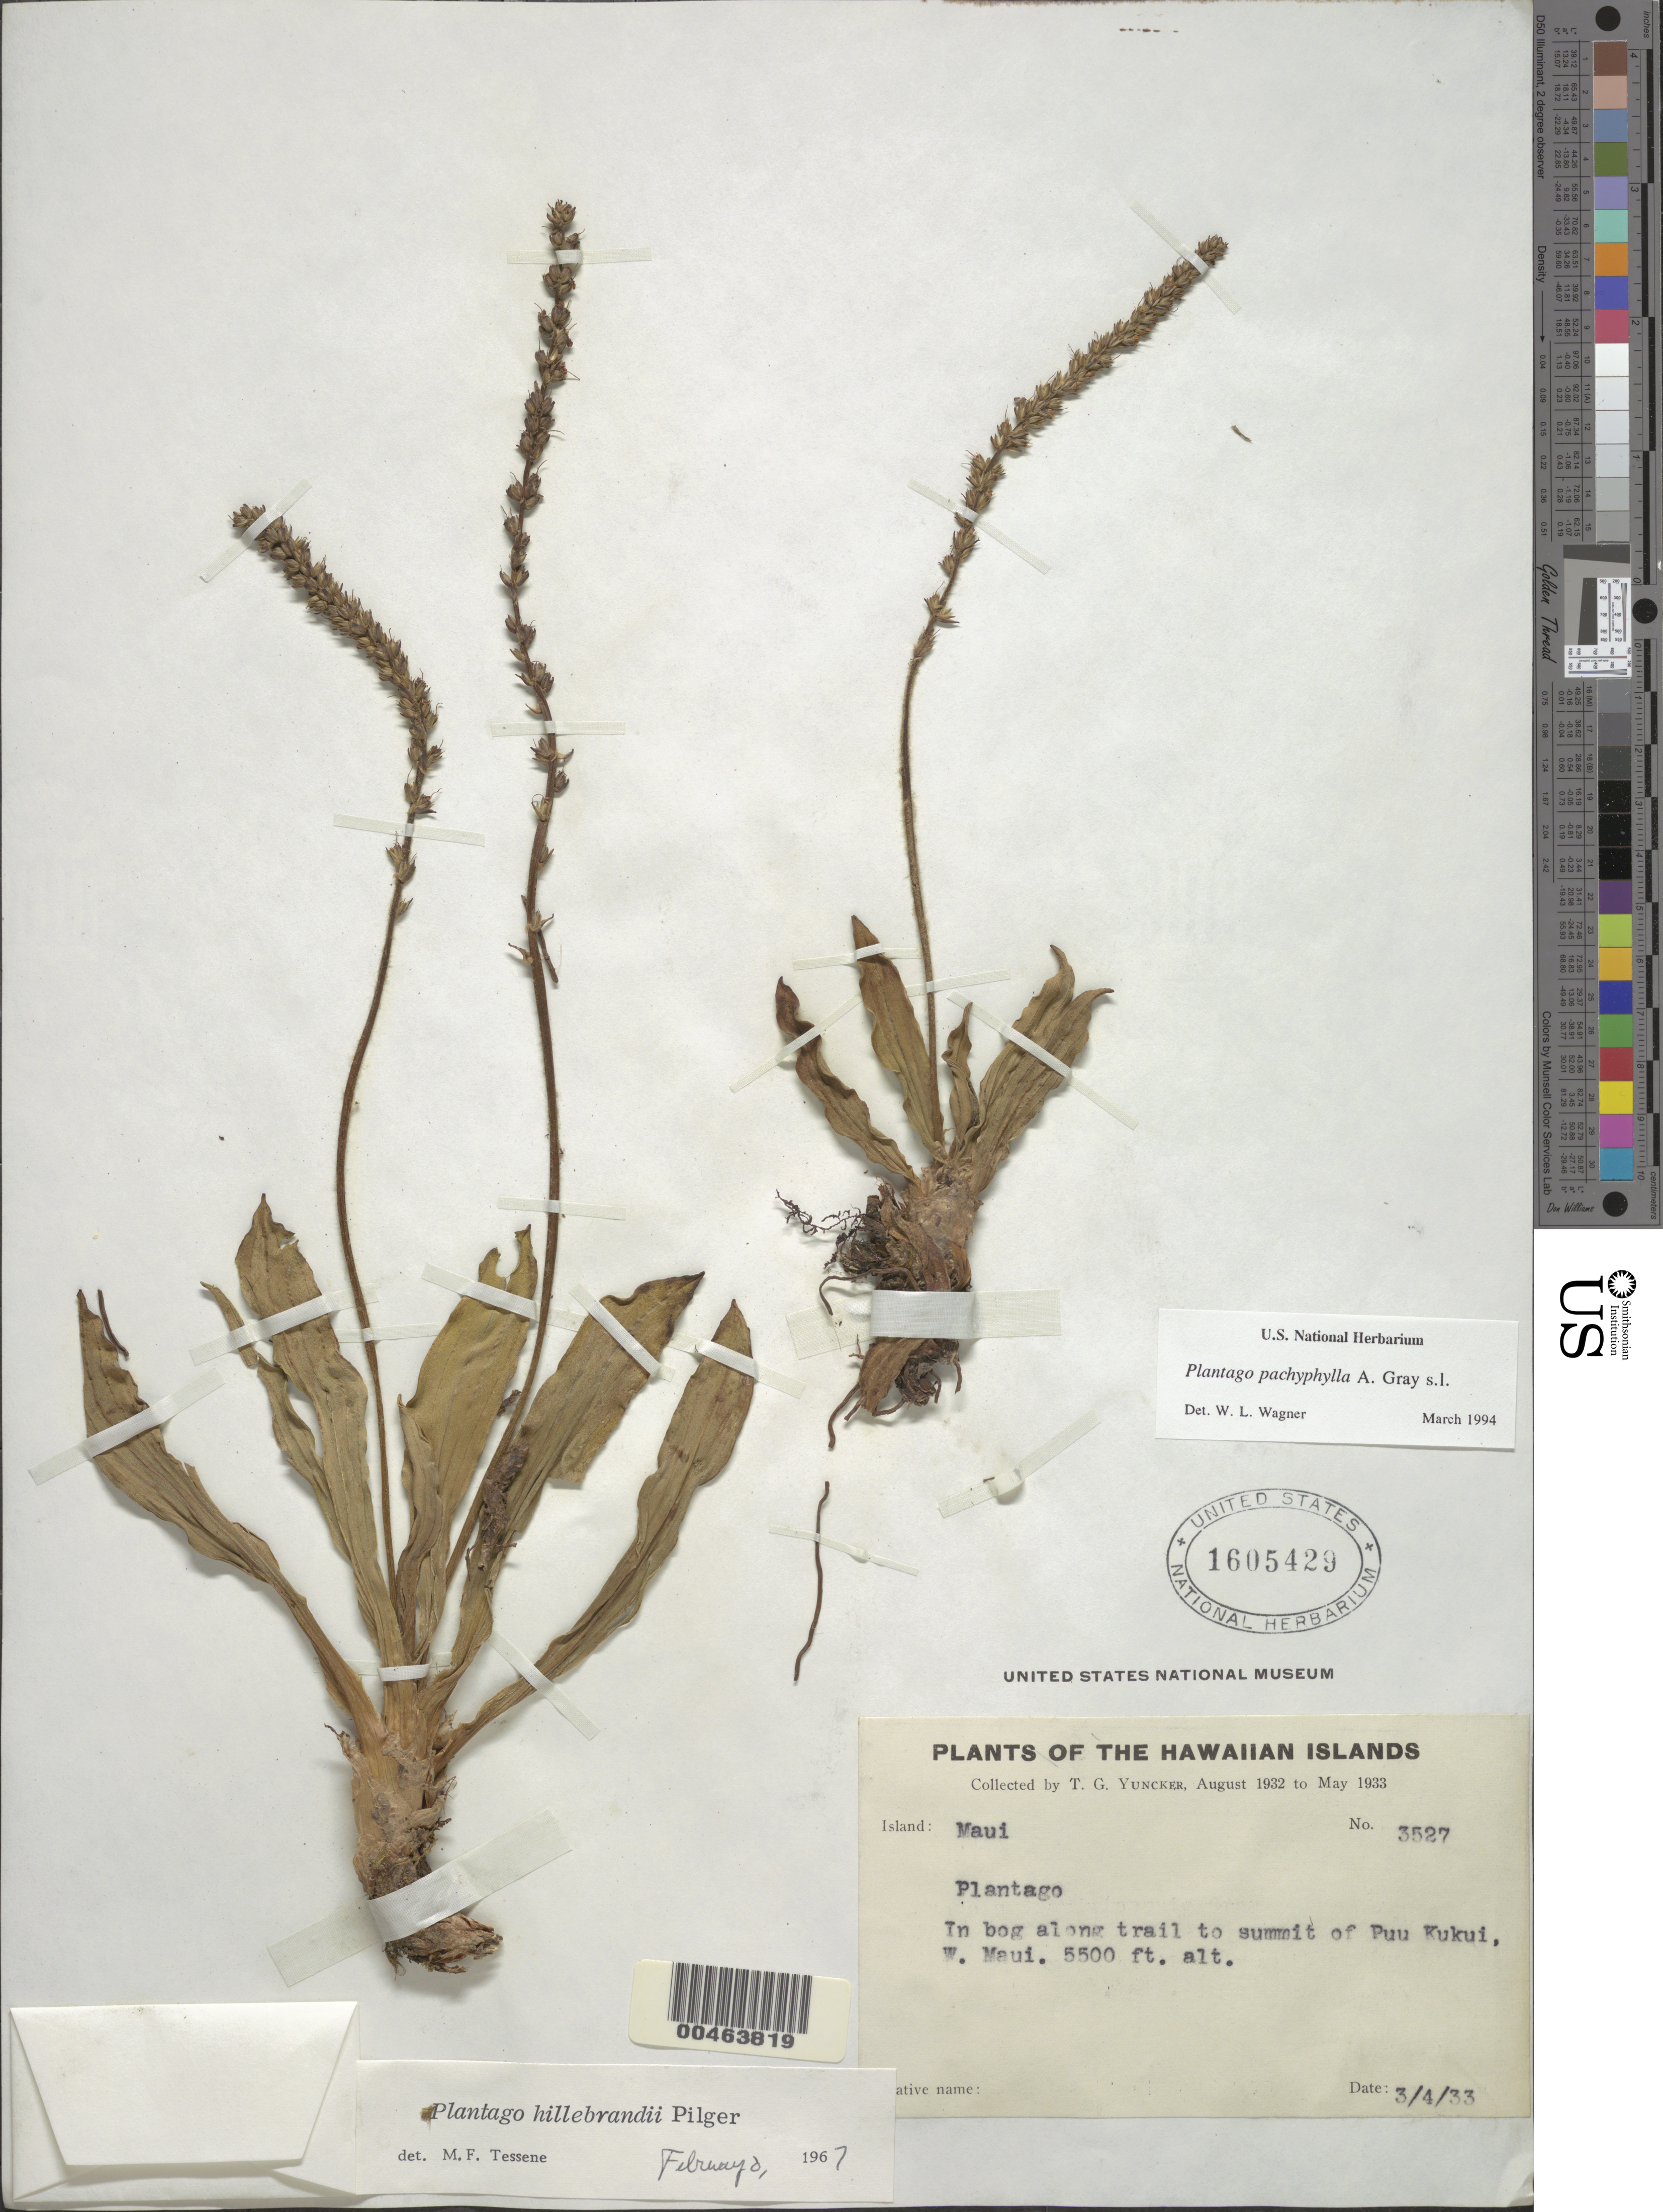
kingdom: Plantae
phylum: Tracheophyta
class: Magnoliopsida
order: Lamiales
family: Plantaginaceae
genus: Plantago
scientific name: Plantago pachyphylla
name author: A. Gray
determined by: Wagner, W. L., (BOT), Smithsonian Institution - National Museum of Natural History (UNITED STATES)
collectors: T. G. Yuncker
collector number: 3527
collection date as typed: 4 Mar 1933 or 3 Apr 1933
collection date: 1933-03-04 or 1933-04-03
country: United States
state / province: Hawaii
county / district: Maui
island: Maui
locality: In bog along trail to summit of Puu Kukui, W. Maui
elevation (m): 1676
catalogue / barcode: US 1605429